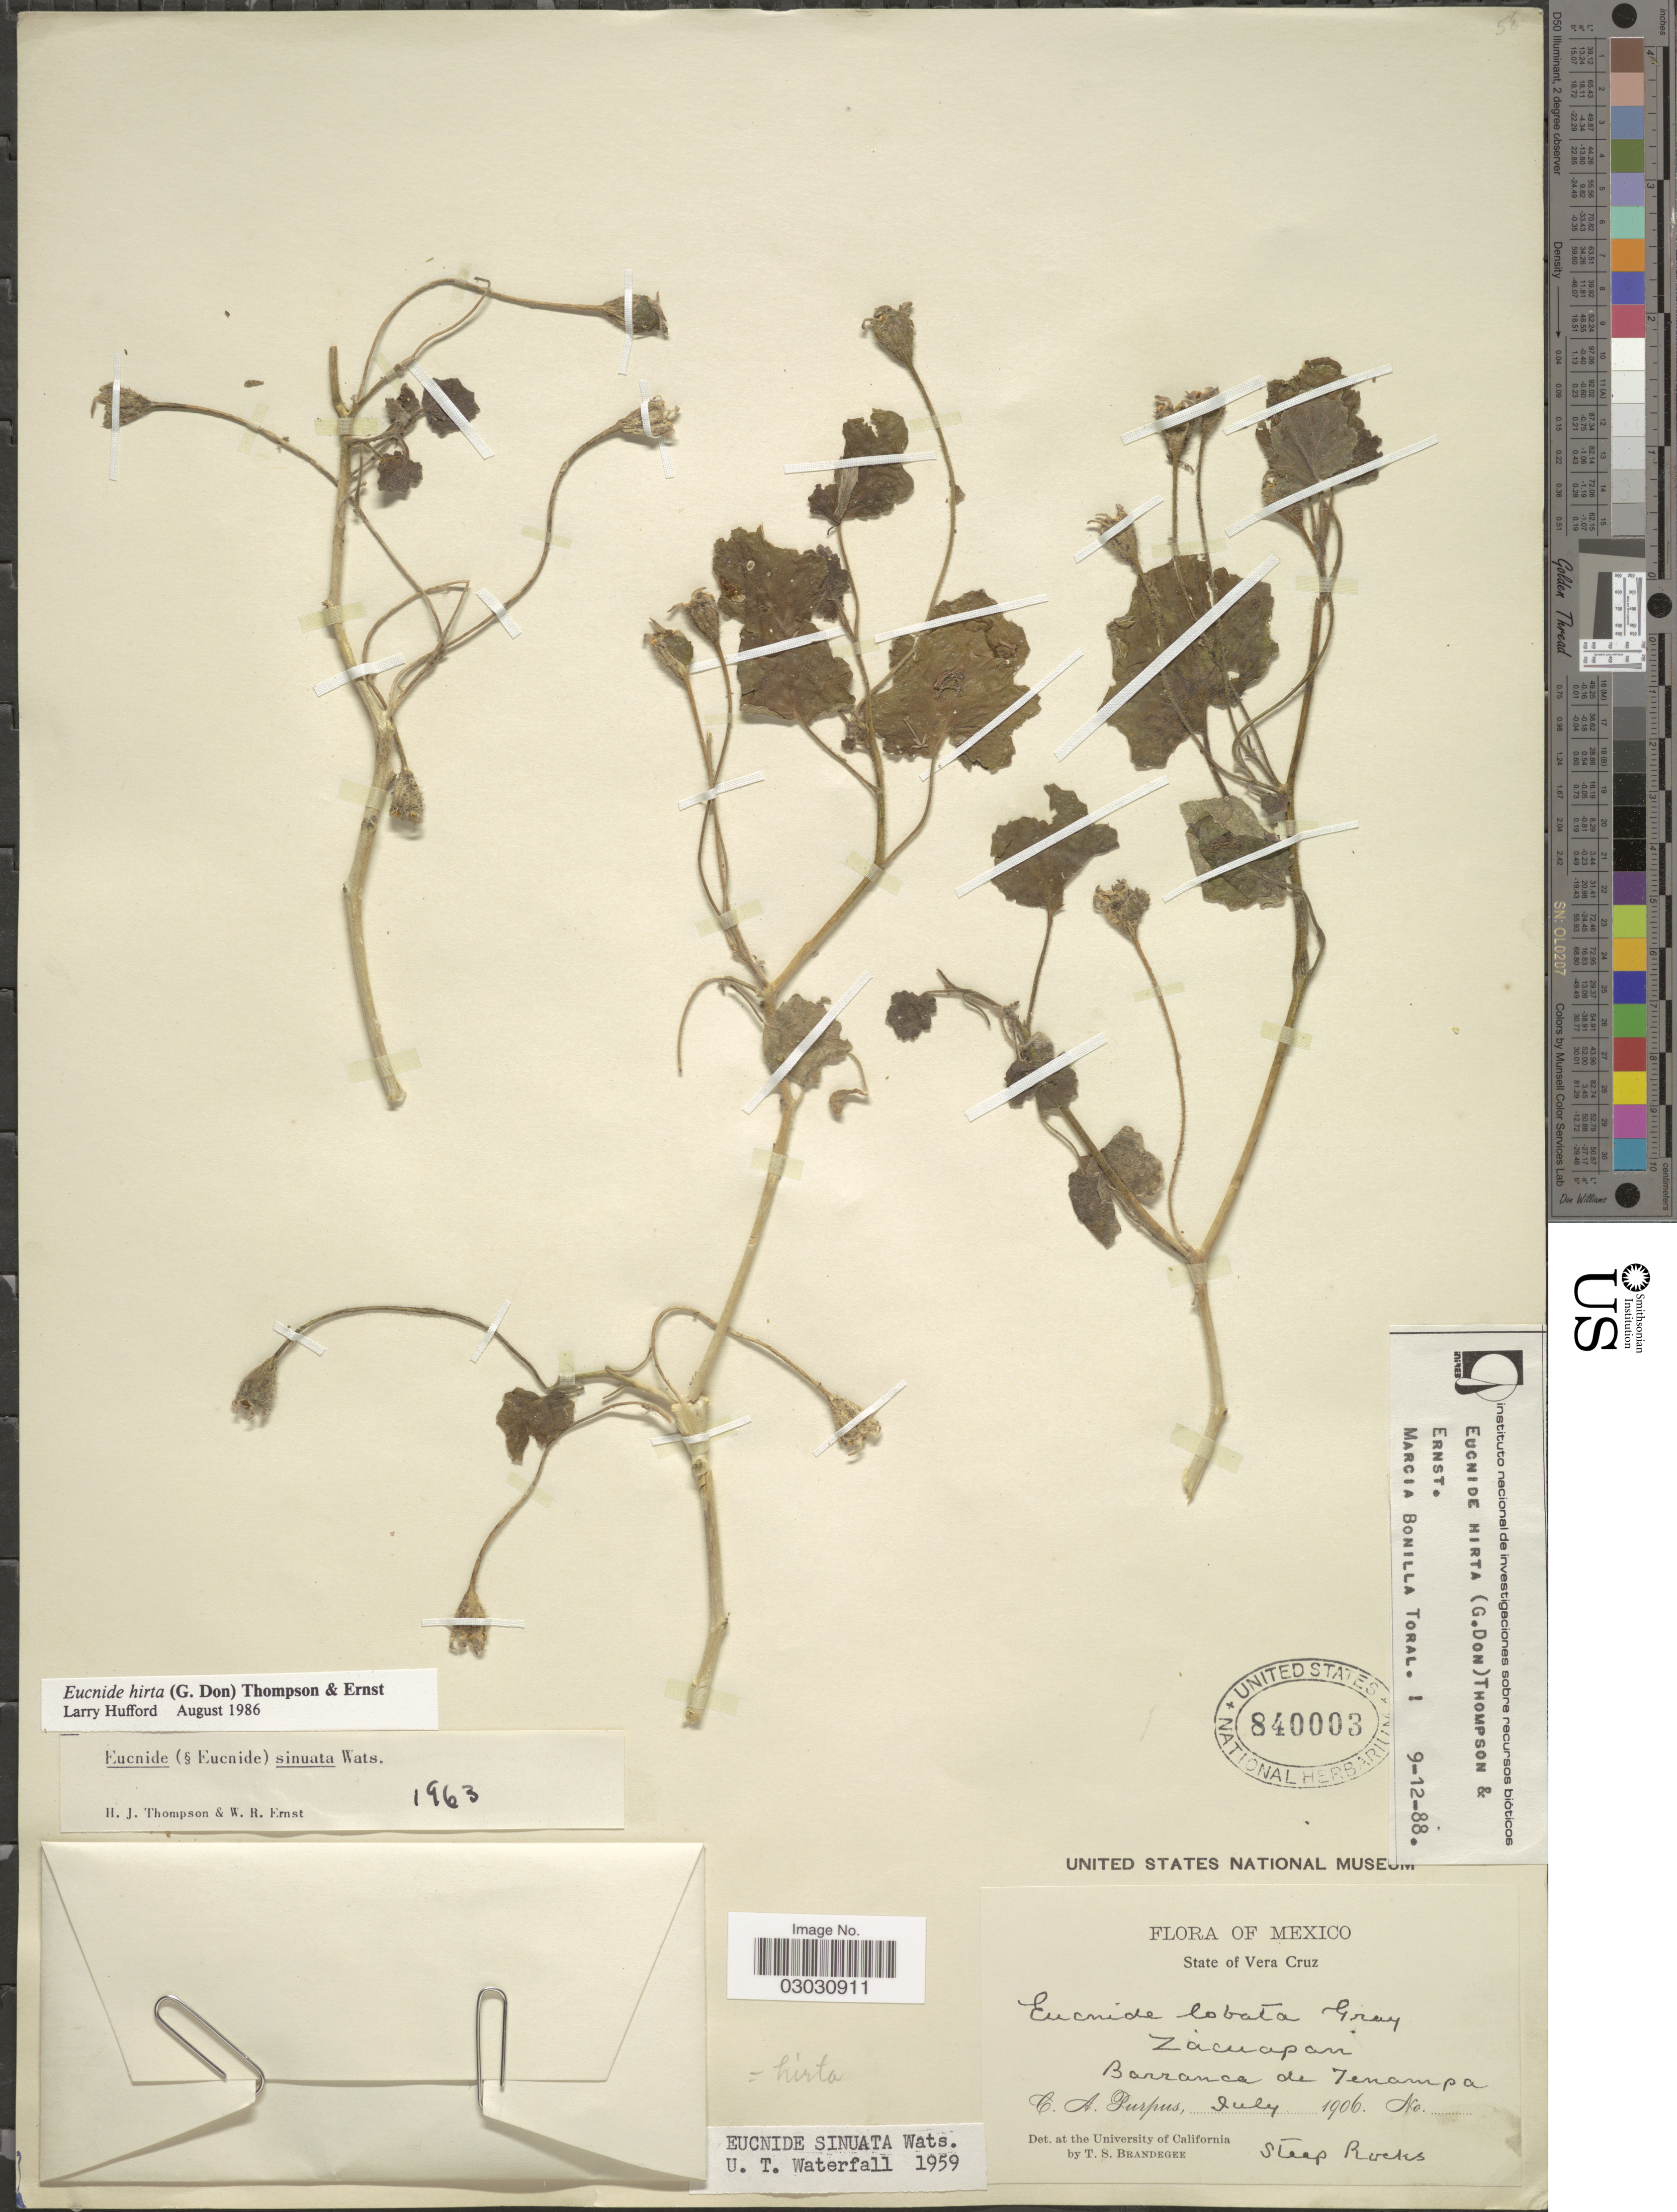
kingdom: Plantae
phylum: Tracheophyta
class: Magnoliopsida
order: Cornales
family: Loasaceae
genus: Eucnide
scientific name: Eucnide hirta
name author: (G. Don) H.J. Thomps. & W.R. Ernst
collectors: C. A. Purpus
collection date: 1906-07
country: Mexico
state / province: Veracruz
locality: State of Vera Cruz. Zacuapan. Barranca de Tenampa.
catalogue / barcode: US 840003